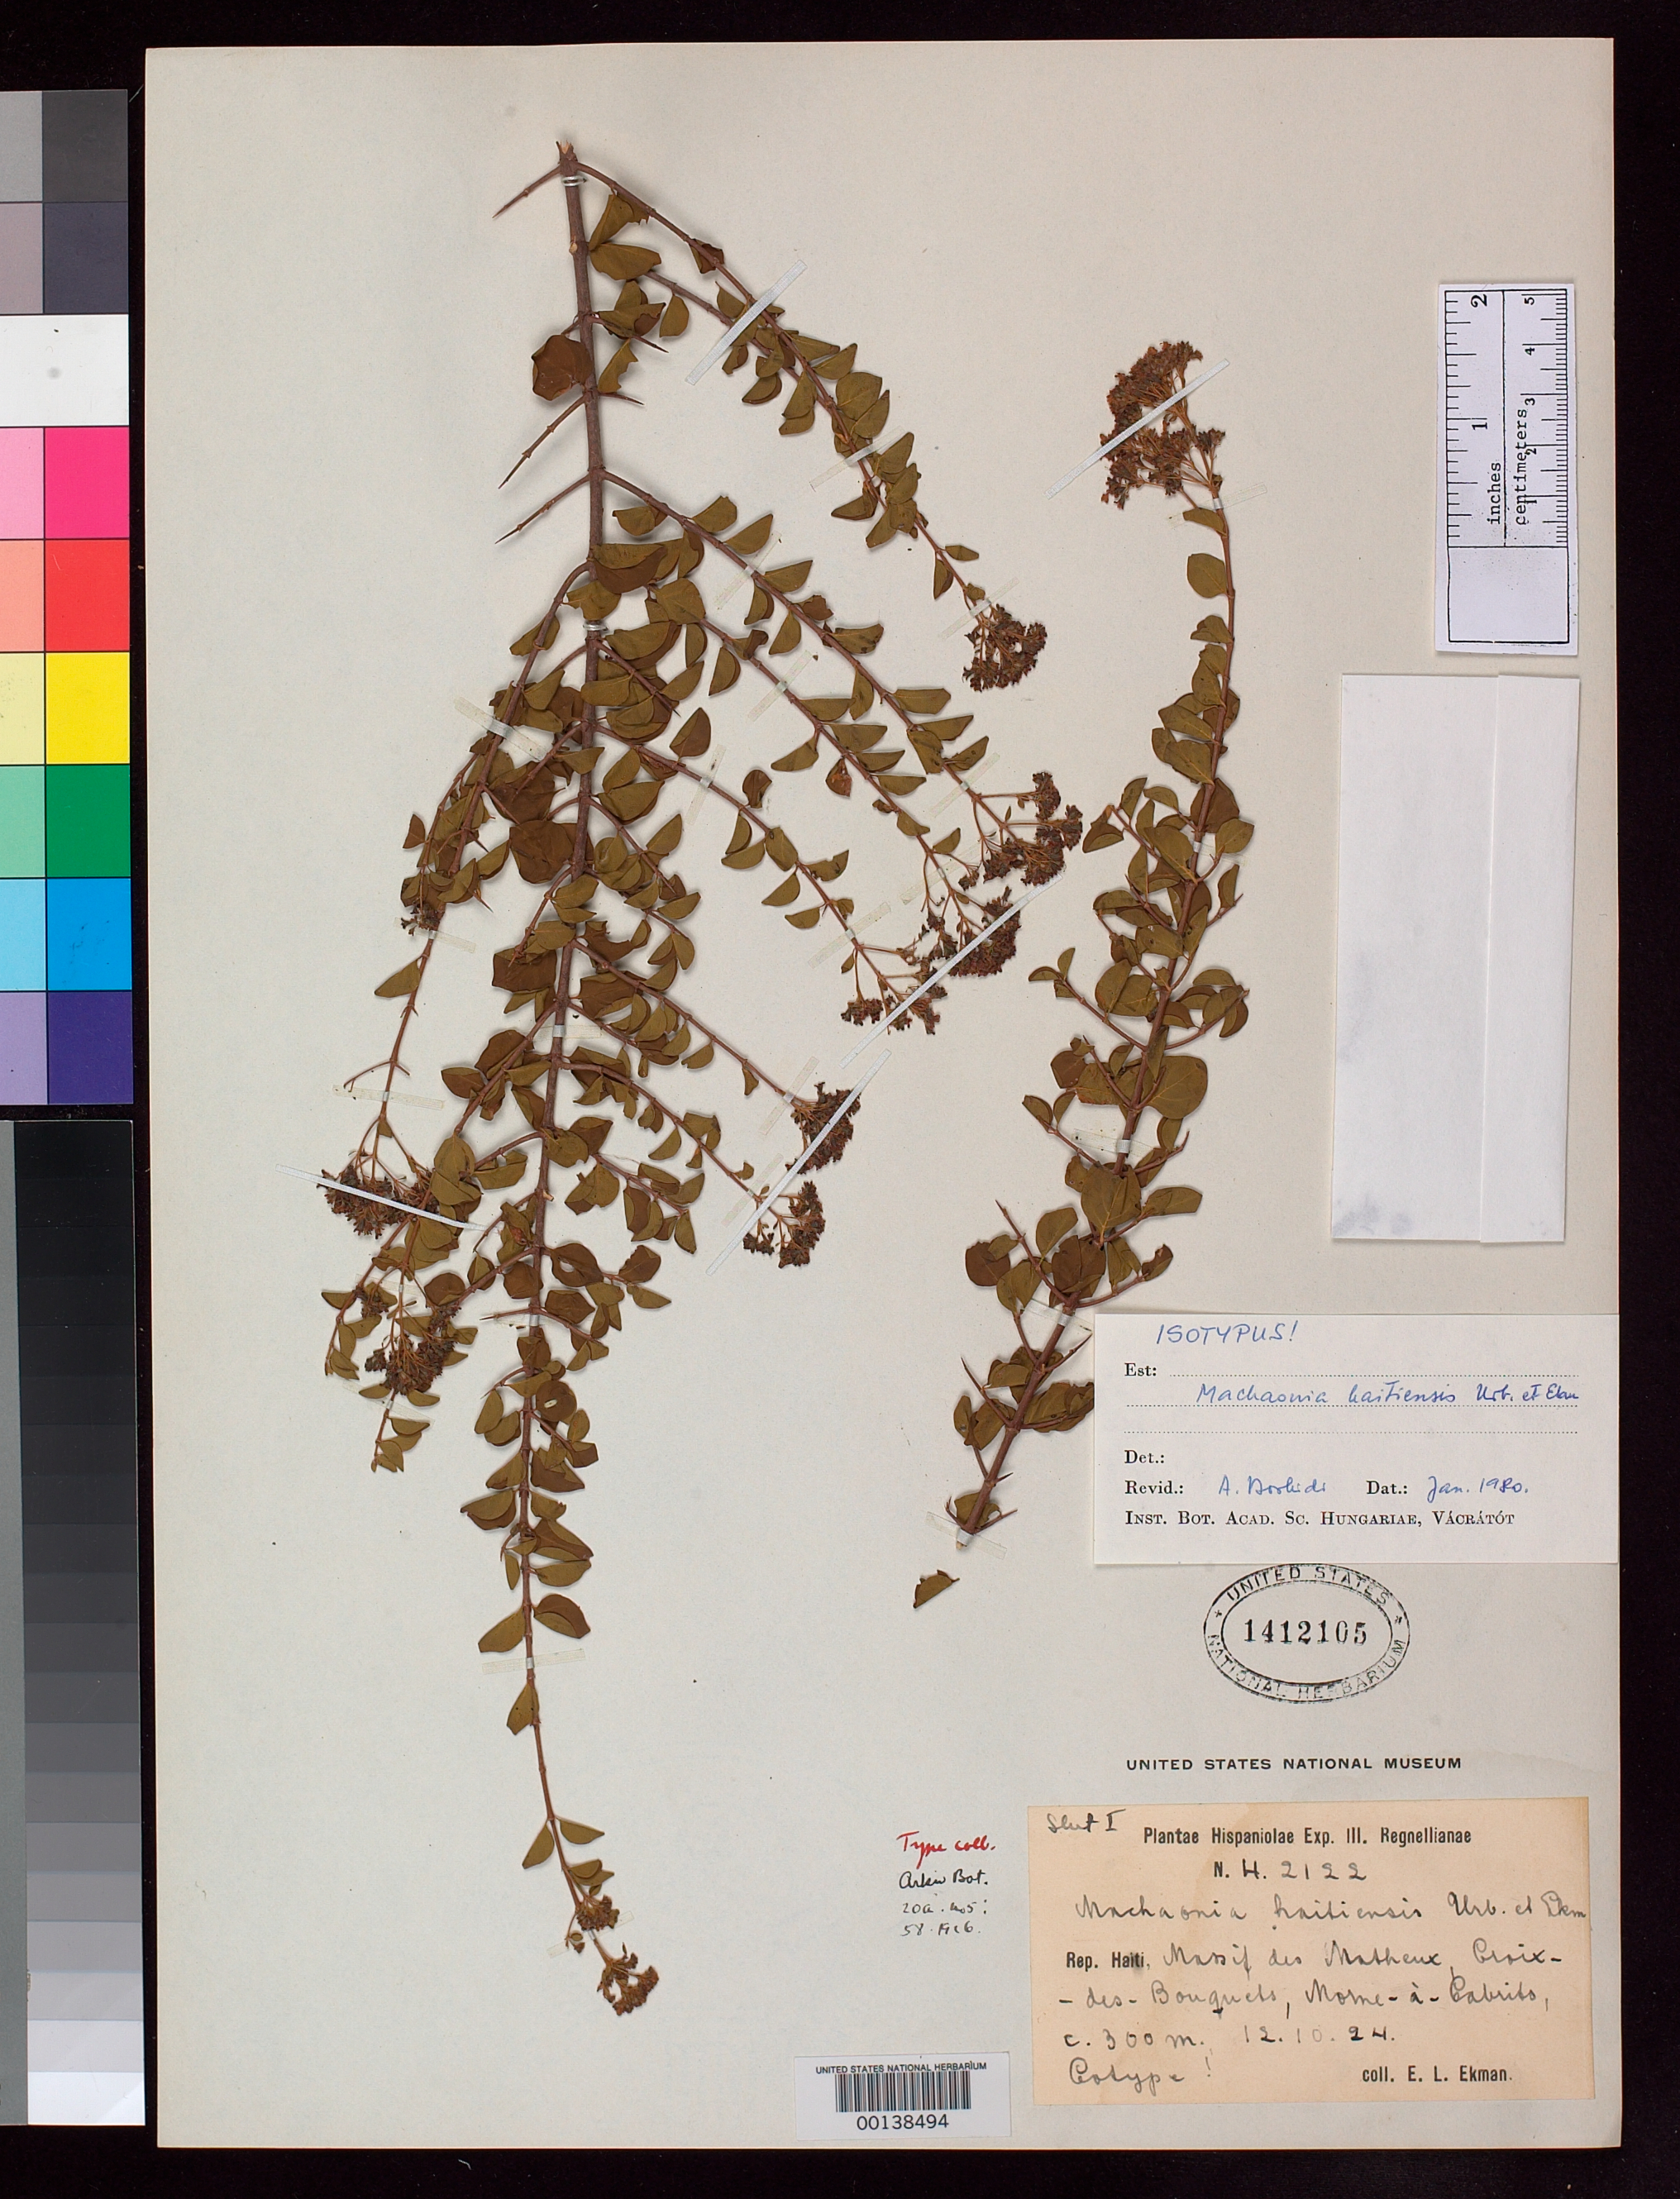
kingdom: Plantae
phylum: Tracheophyta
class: Magnoliopsida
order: Gentianales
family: Rubiaceae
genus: Machaonia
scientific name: Machaonia haitiensis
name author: Urb. & Ekman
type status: Isotype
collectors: E. L. Ekman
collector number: H 2122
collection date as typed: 12 Oct 1924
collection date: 1924-10-12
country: Haiti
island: Hispaniola Island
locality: Montagnes du Touu d'eau in Morne a Cabrits.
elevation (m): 200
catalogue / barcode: US 1412105